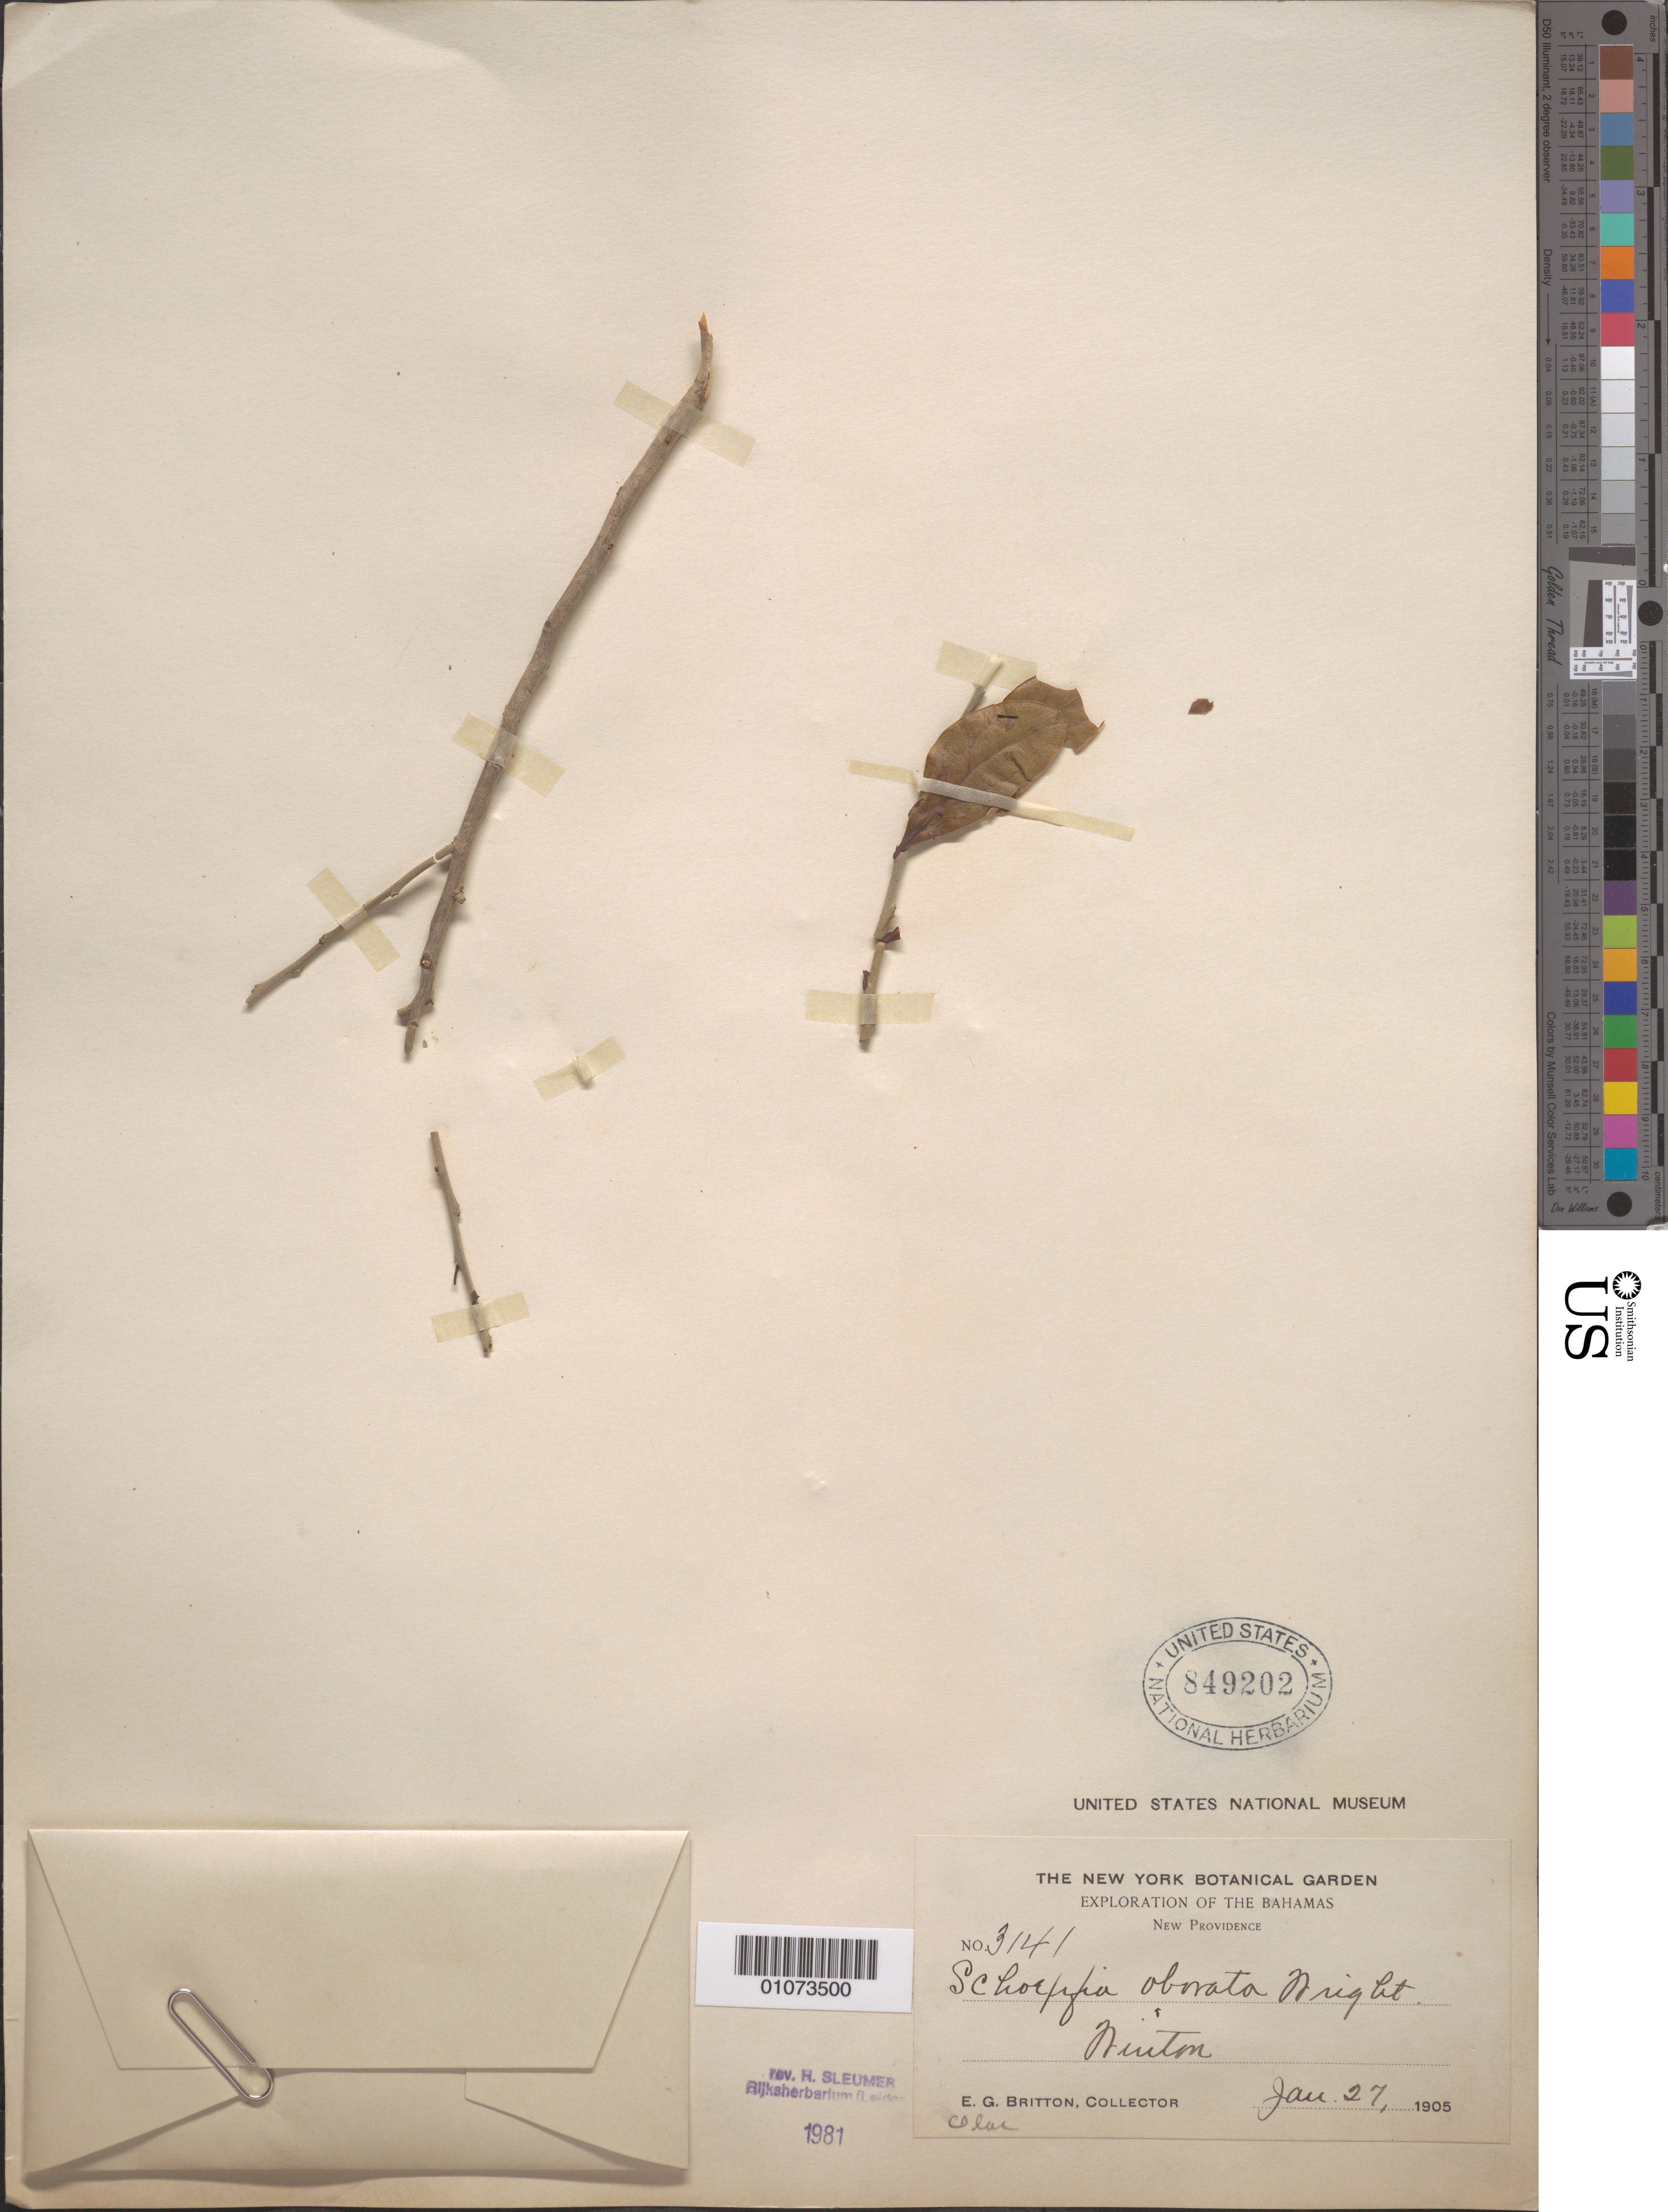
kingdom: Plantae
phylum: Tracheophyta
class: Magnoliopsida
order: Santalales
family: Schoepfiaceae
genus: Schoepfia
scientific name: Schoepfia obovata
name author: C. Wright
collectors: E. G. Britton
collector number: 3141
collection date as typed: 27 Jan 1905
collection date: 1905-01-27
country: Bahamas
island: New Providence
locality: Niuton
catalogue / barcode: US 849202